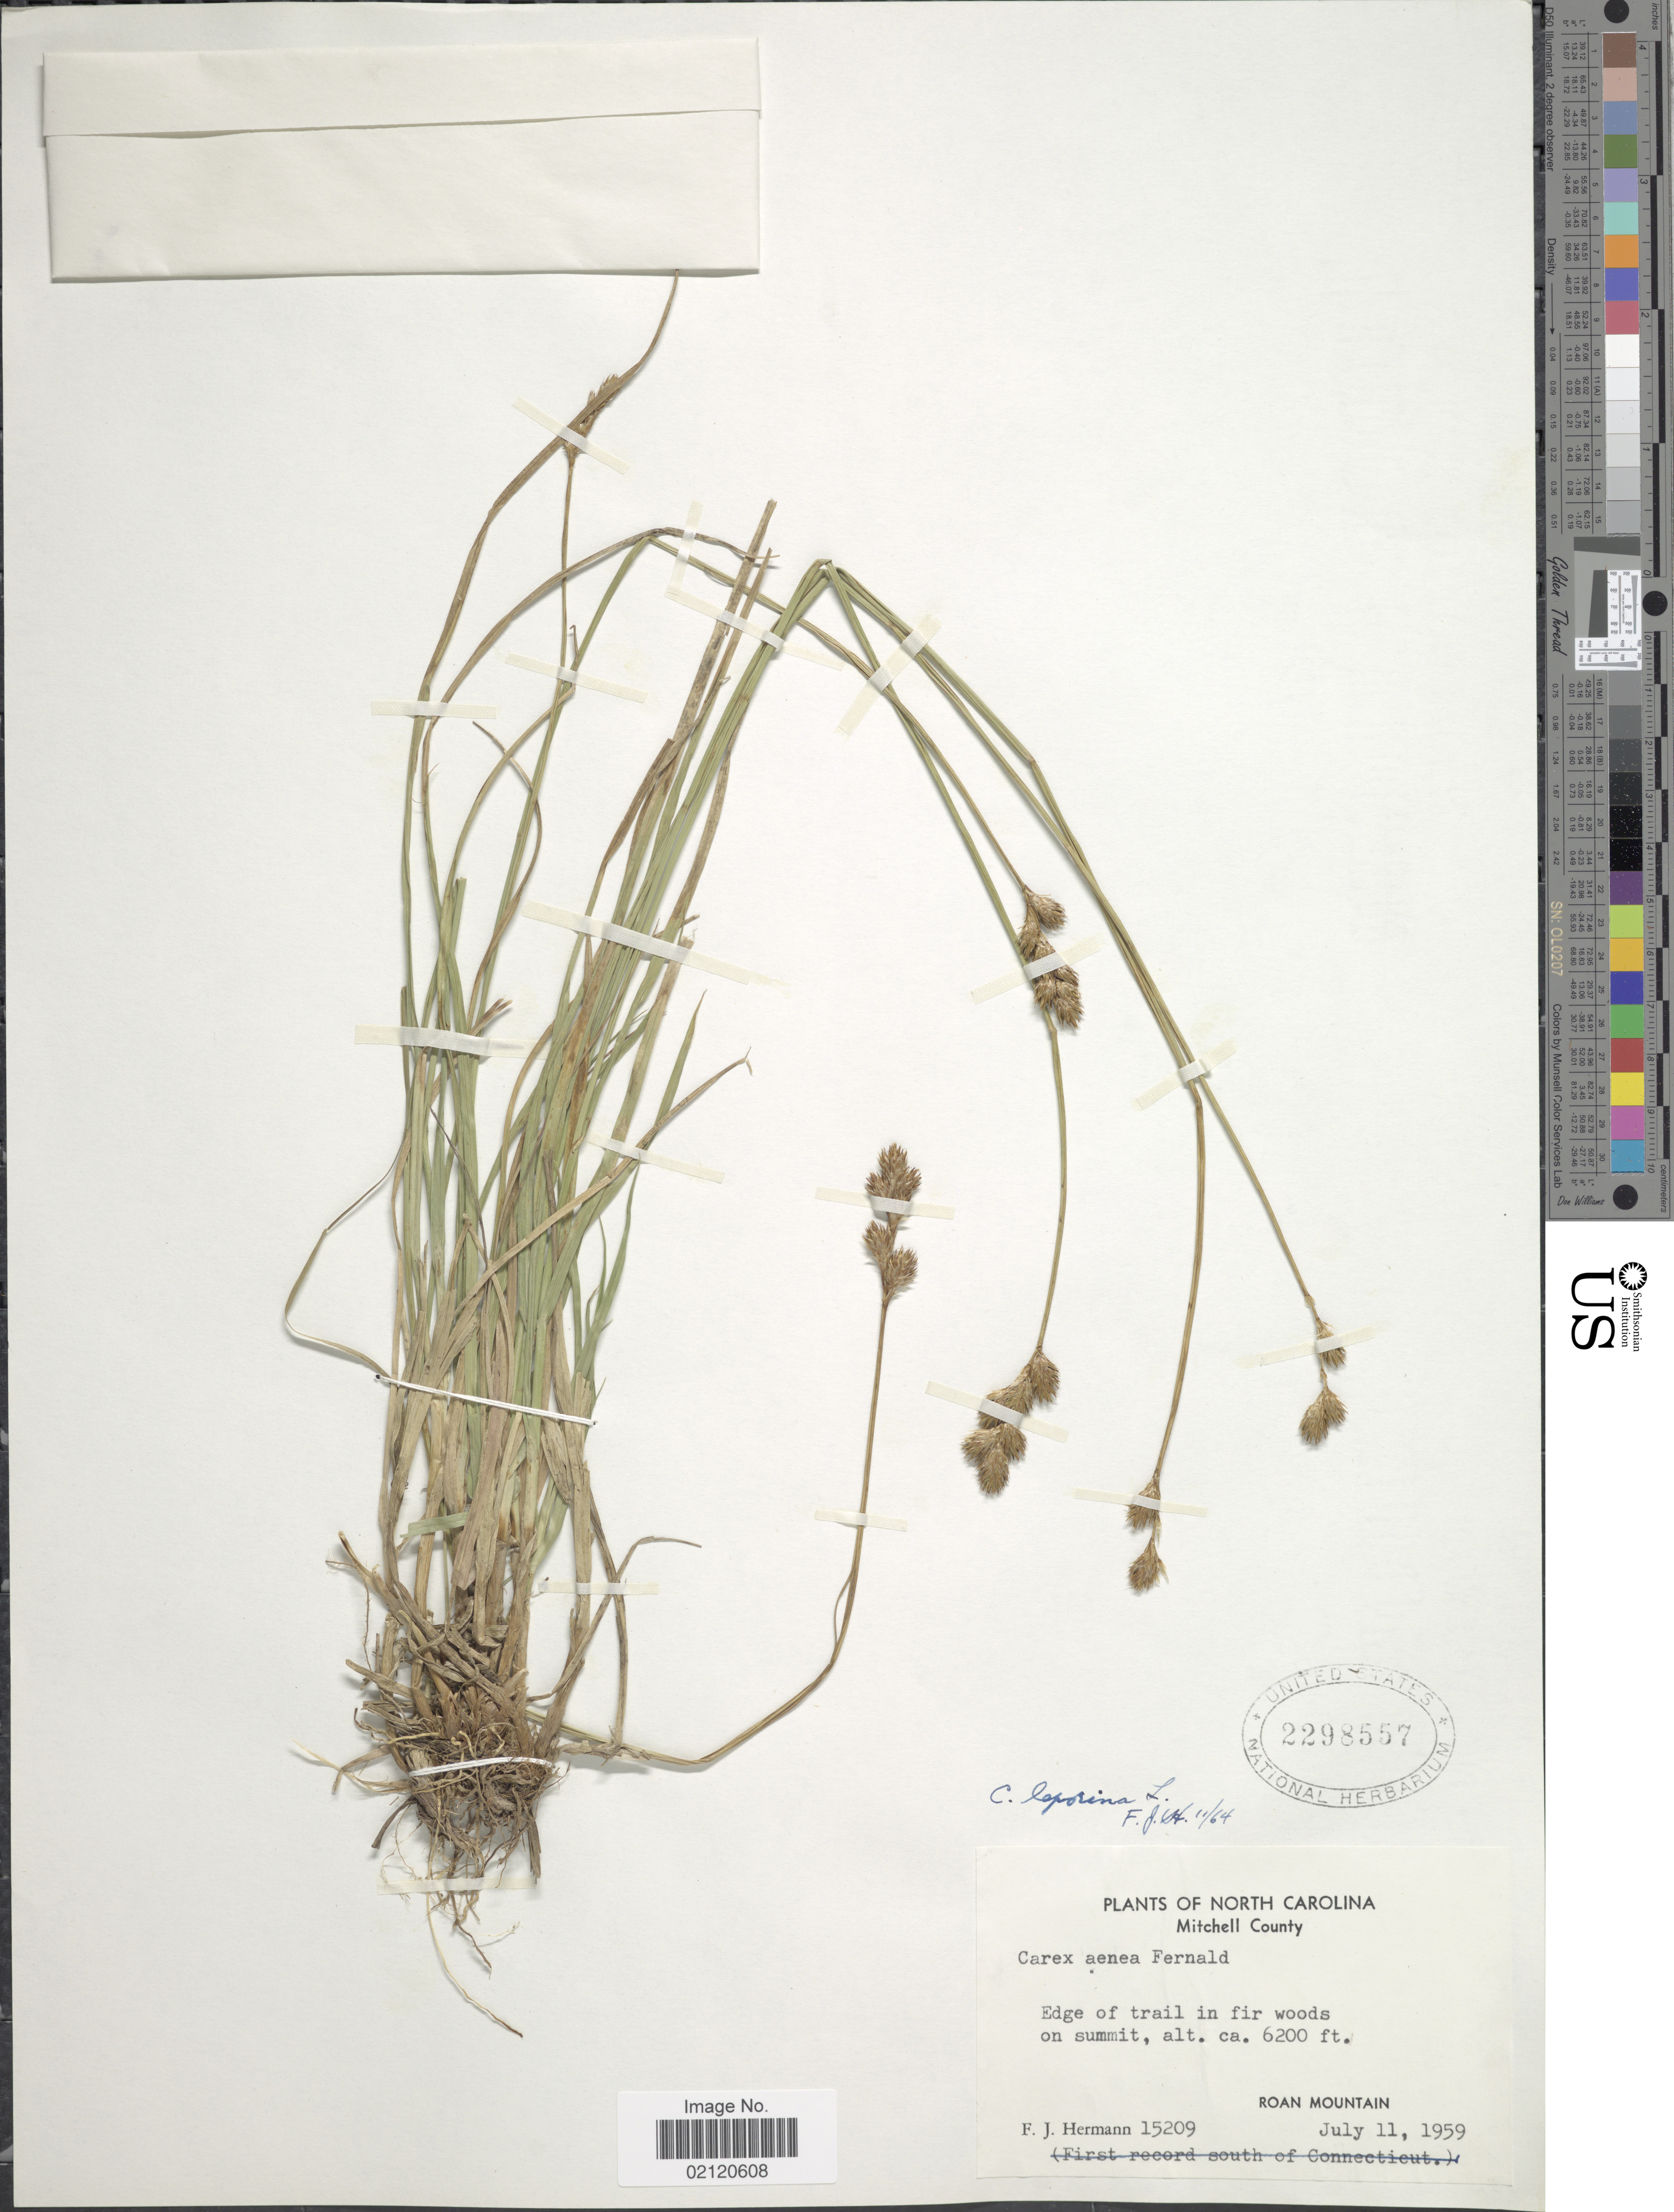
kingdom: Plantae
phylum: Tracheophyta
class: Liliopsida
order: Poales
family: Cyperaceae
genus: Carex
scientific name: Carex leporina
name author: L.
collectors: F. J. Hermann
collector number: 15209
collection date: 1959-07-11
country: United States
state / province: North Carolina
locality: Mitchell County, Edge of trail in fir woods on summit, Roan Mountain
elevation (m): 1890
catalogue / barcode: US 2298557